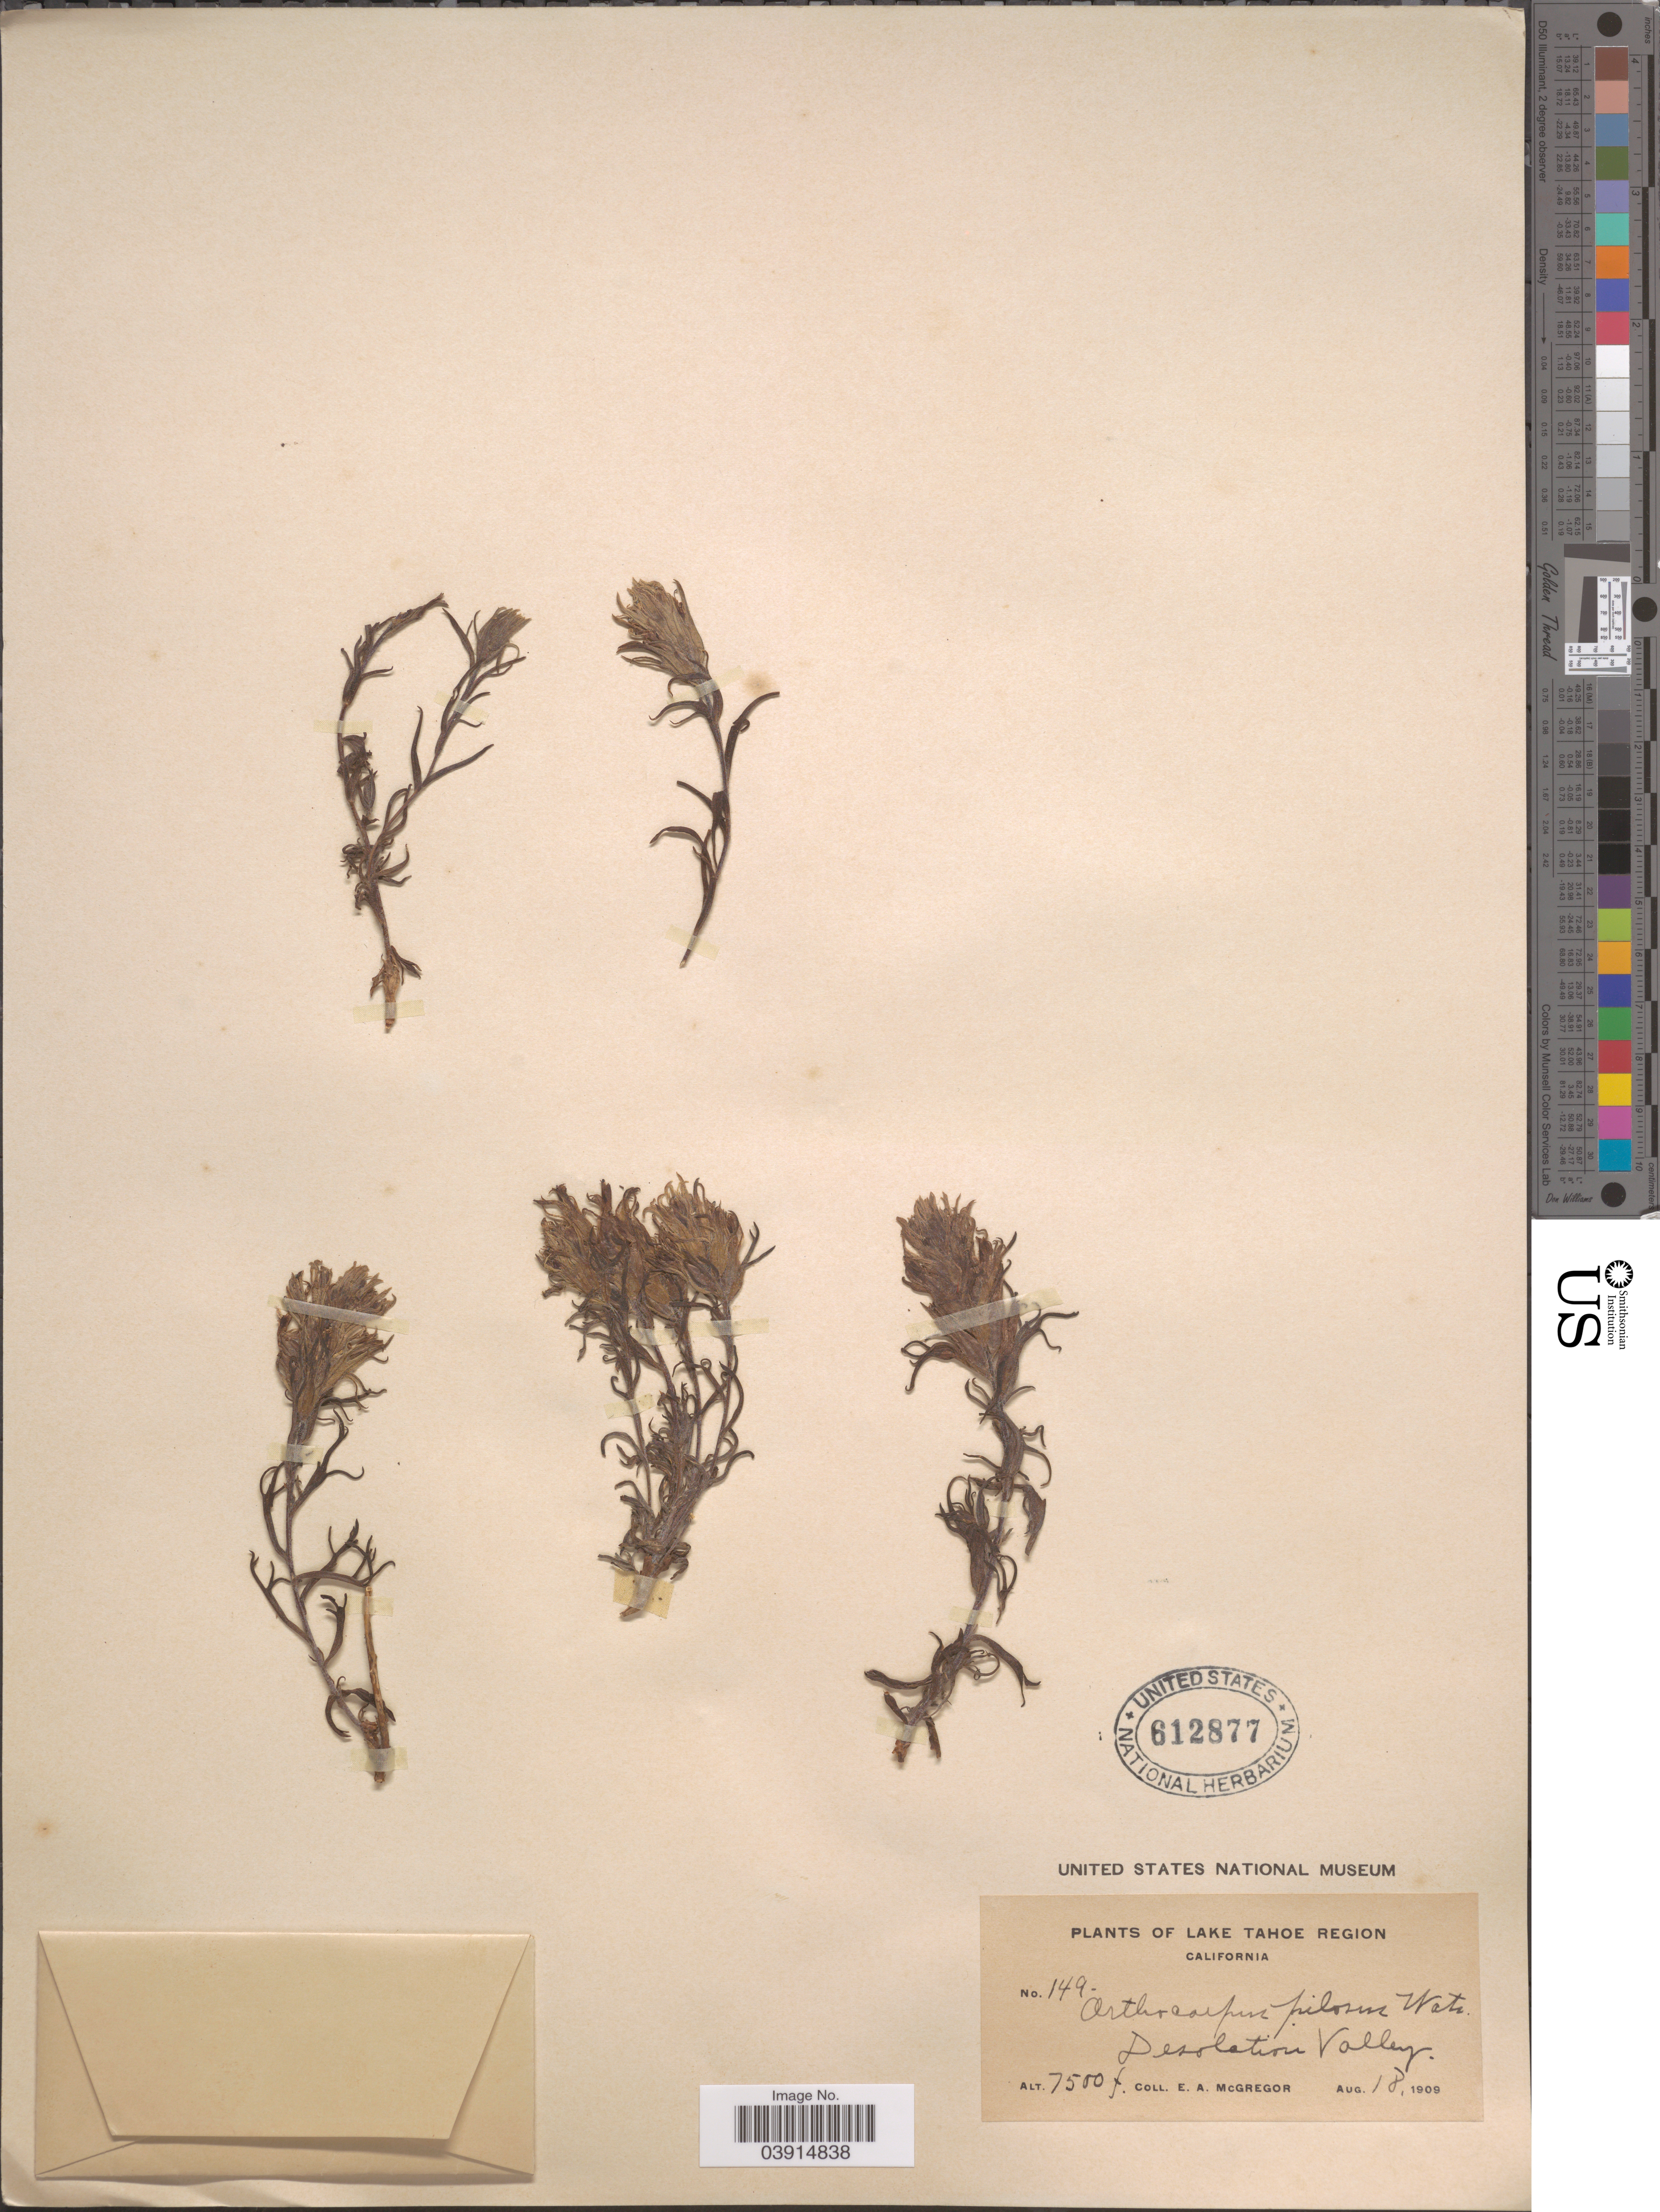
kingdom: Plantae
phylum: Tracheophyta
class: Magnoliopsida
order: Lamiales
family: Orobanchaceae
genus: Castilleja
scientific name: Castilleja sp.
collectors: E. A. McGregor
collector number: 149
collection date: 1909-08-18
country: United States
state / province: California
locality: Lake Tahoe Region. Desolation Valley.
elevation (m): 2286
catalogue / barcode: US 612877